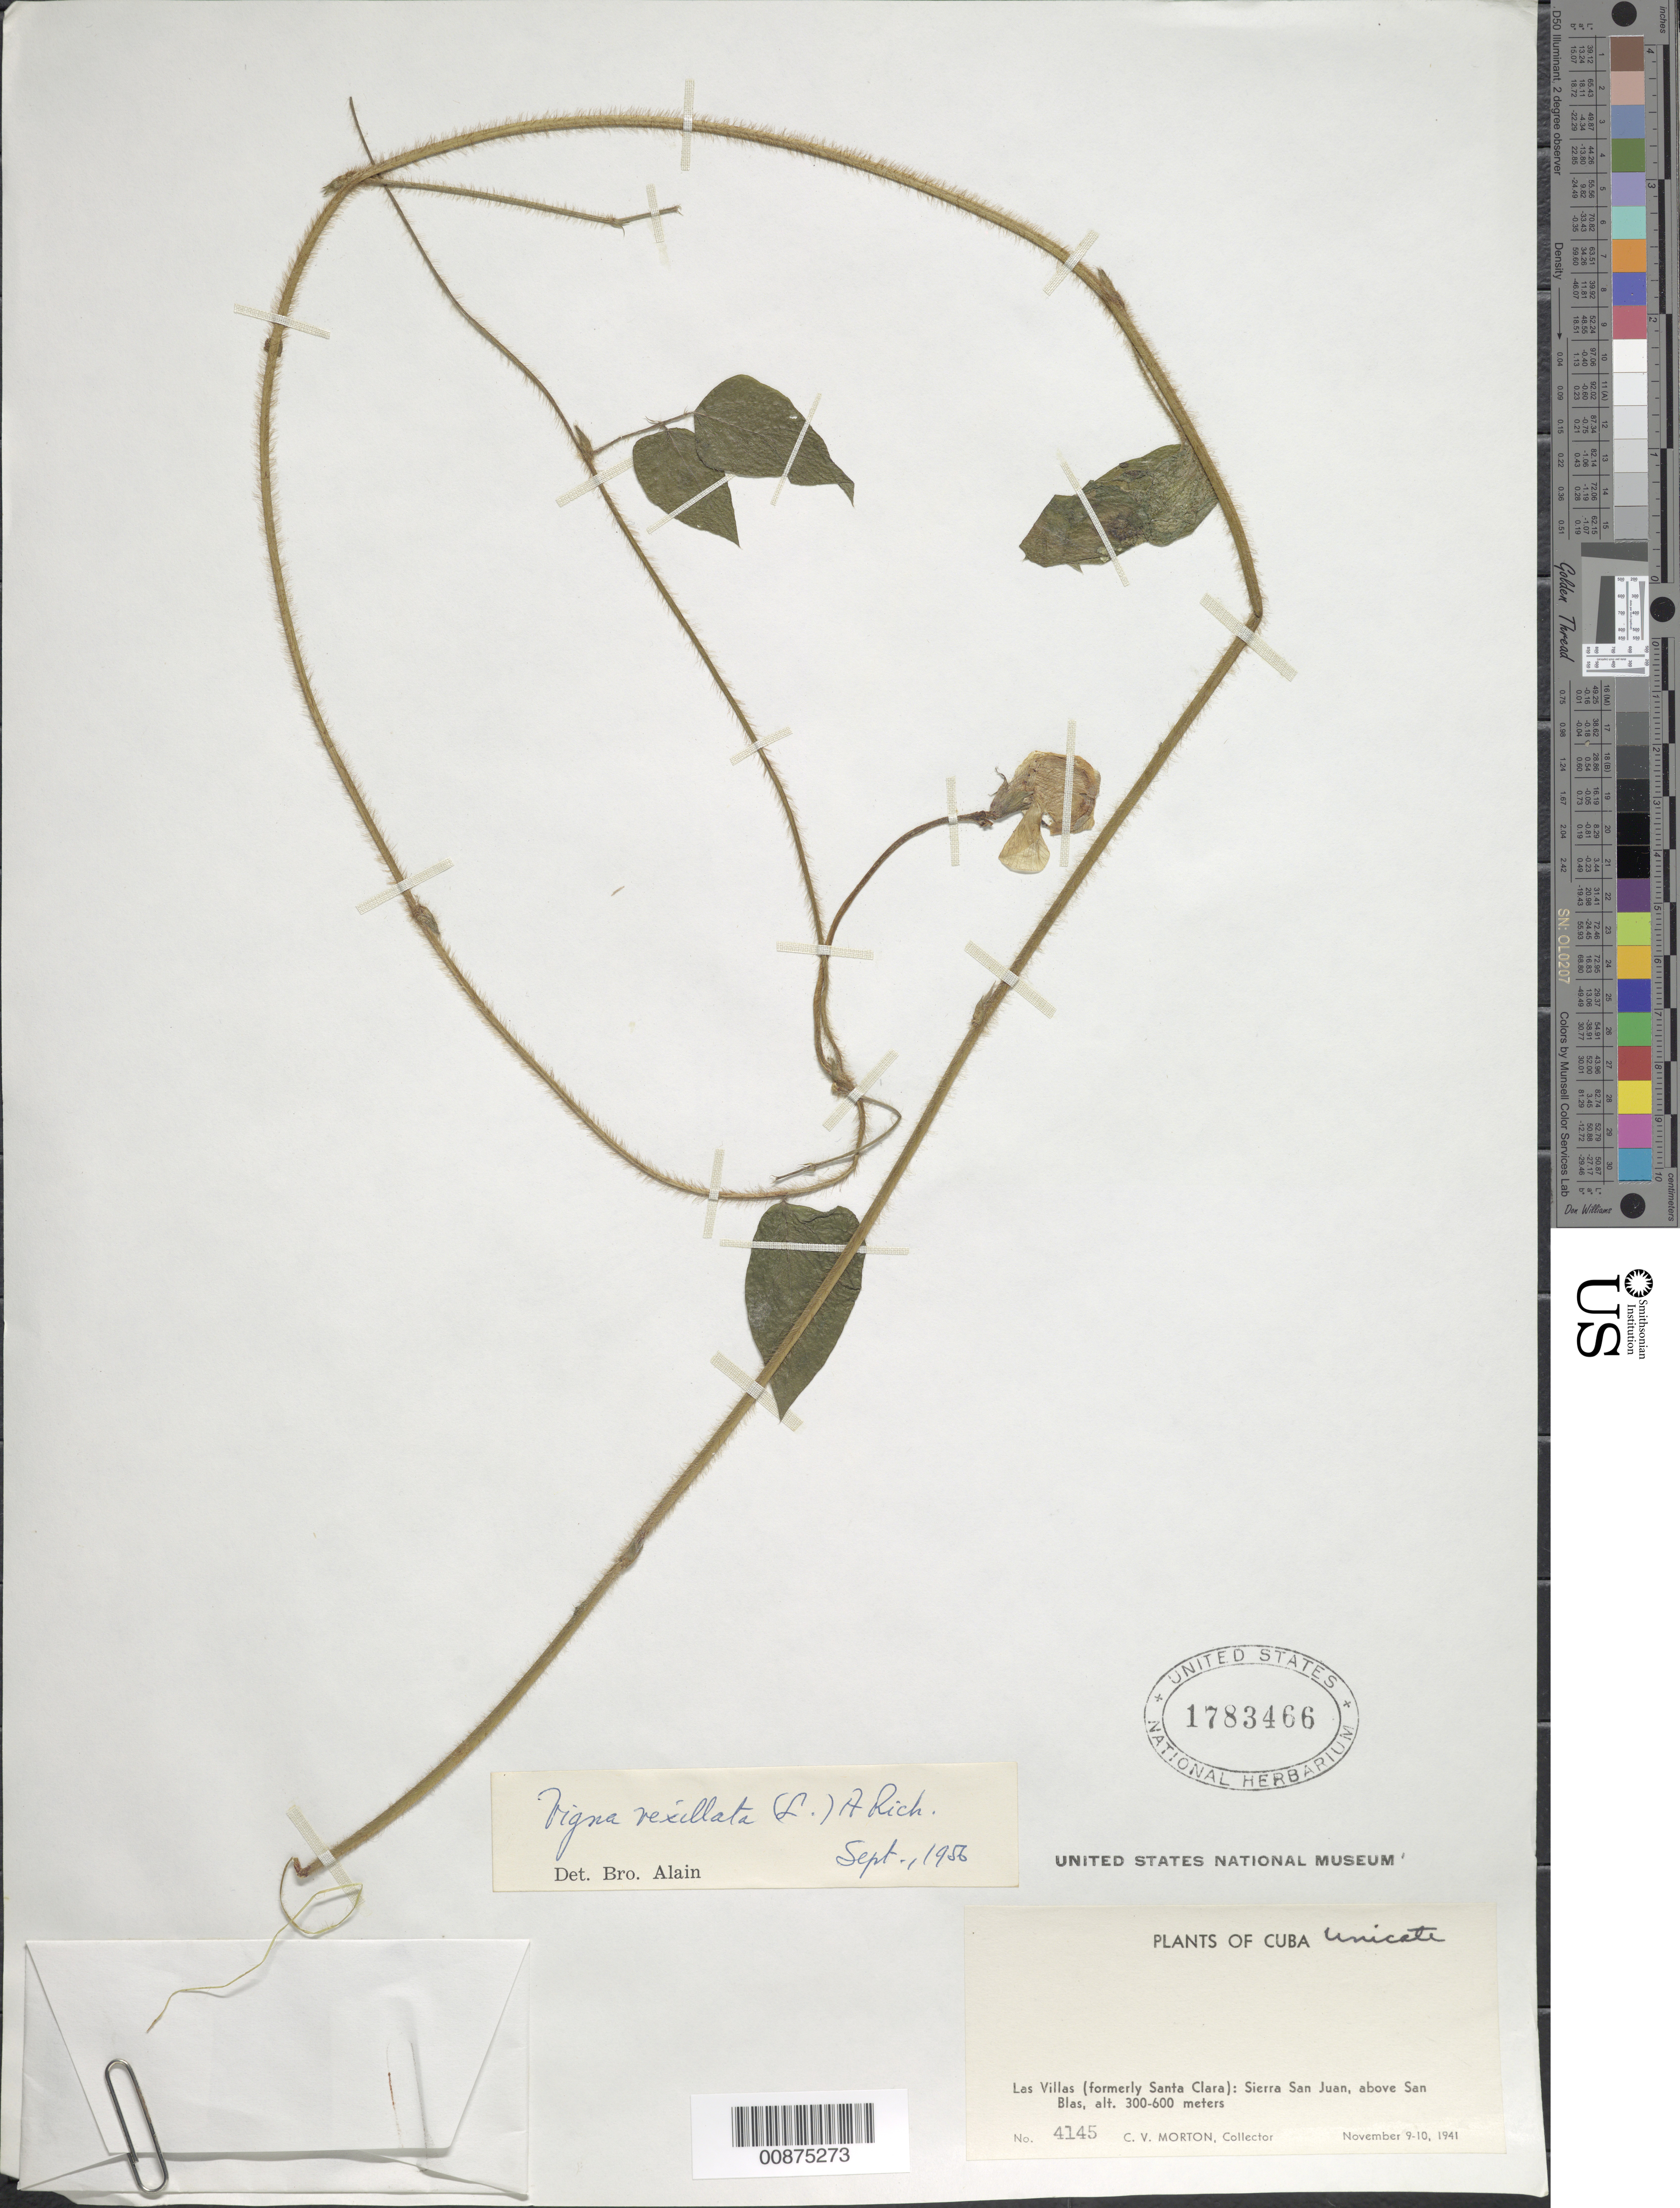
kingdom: Plantae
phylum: Tracheophyta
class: Magnoliopsida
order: Fabales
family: Fabaceae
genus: Vigna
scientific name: Vigna vexillata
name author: (L.) A. Rich.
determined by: Liogier, Alain H.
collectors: C. V. Morton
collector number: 4145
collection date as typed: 09 Nov 1941 to 10 Nov 1941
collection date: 1941-11-09/1941-11-10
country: Cuba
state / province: Las Villas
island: Cuba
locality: Las Villas (formely Santa Clara): Sierra San Juan, above San Blas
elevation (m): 300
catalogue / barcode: US 1783466